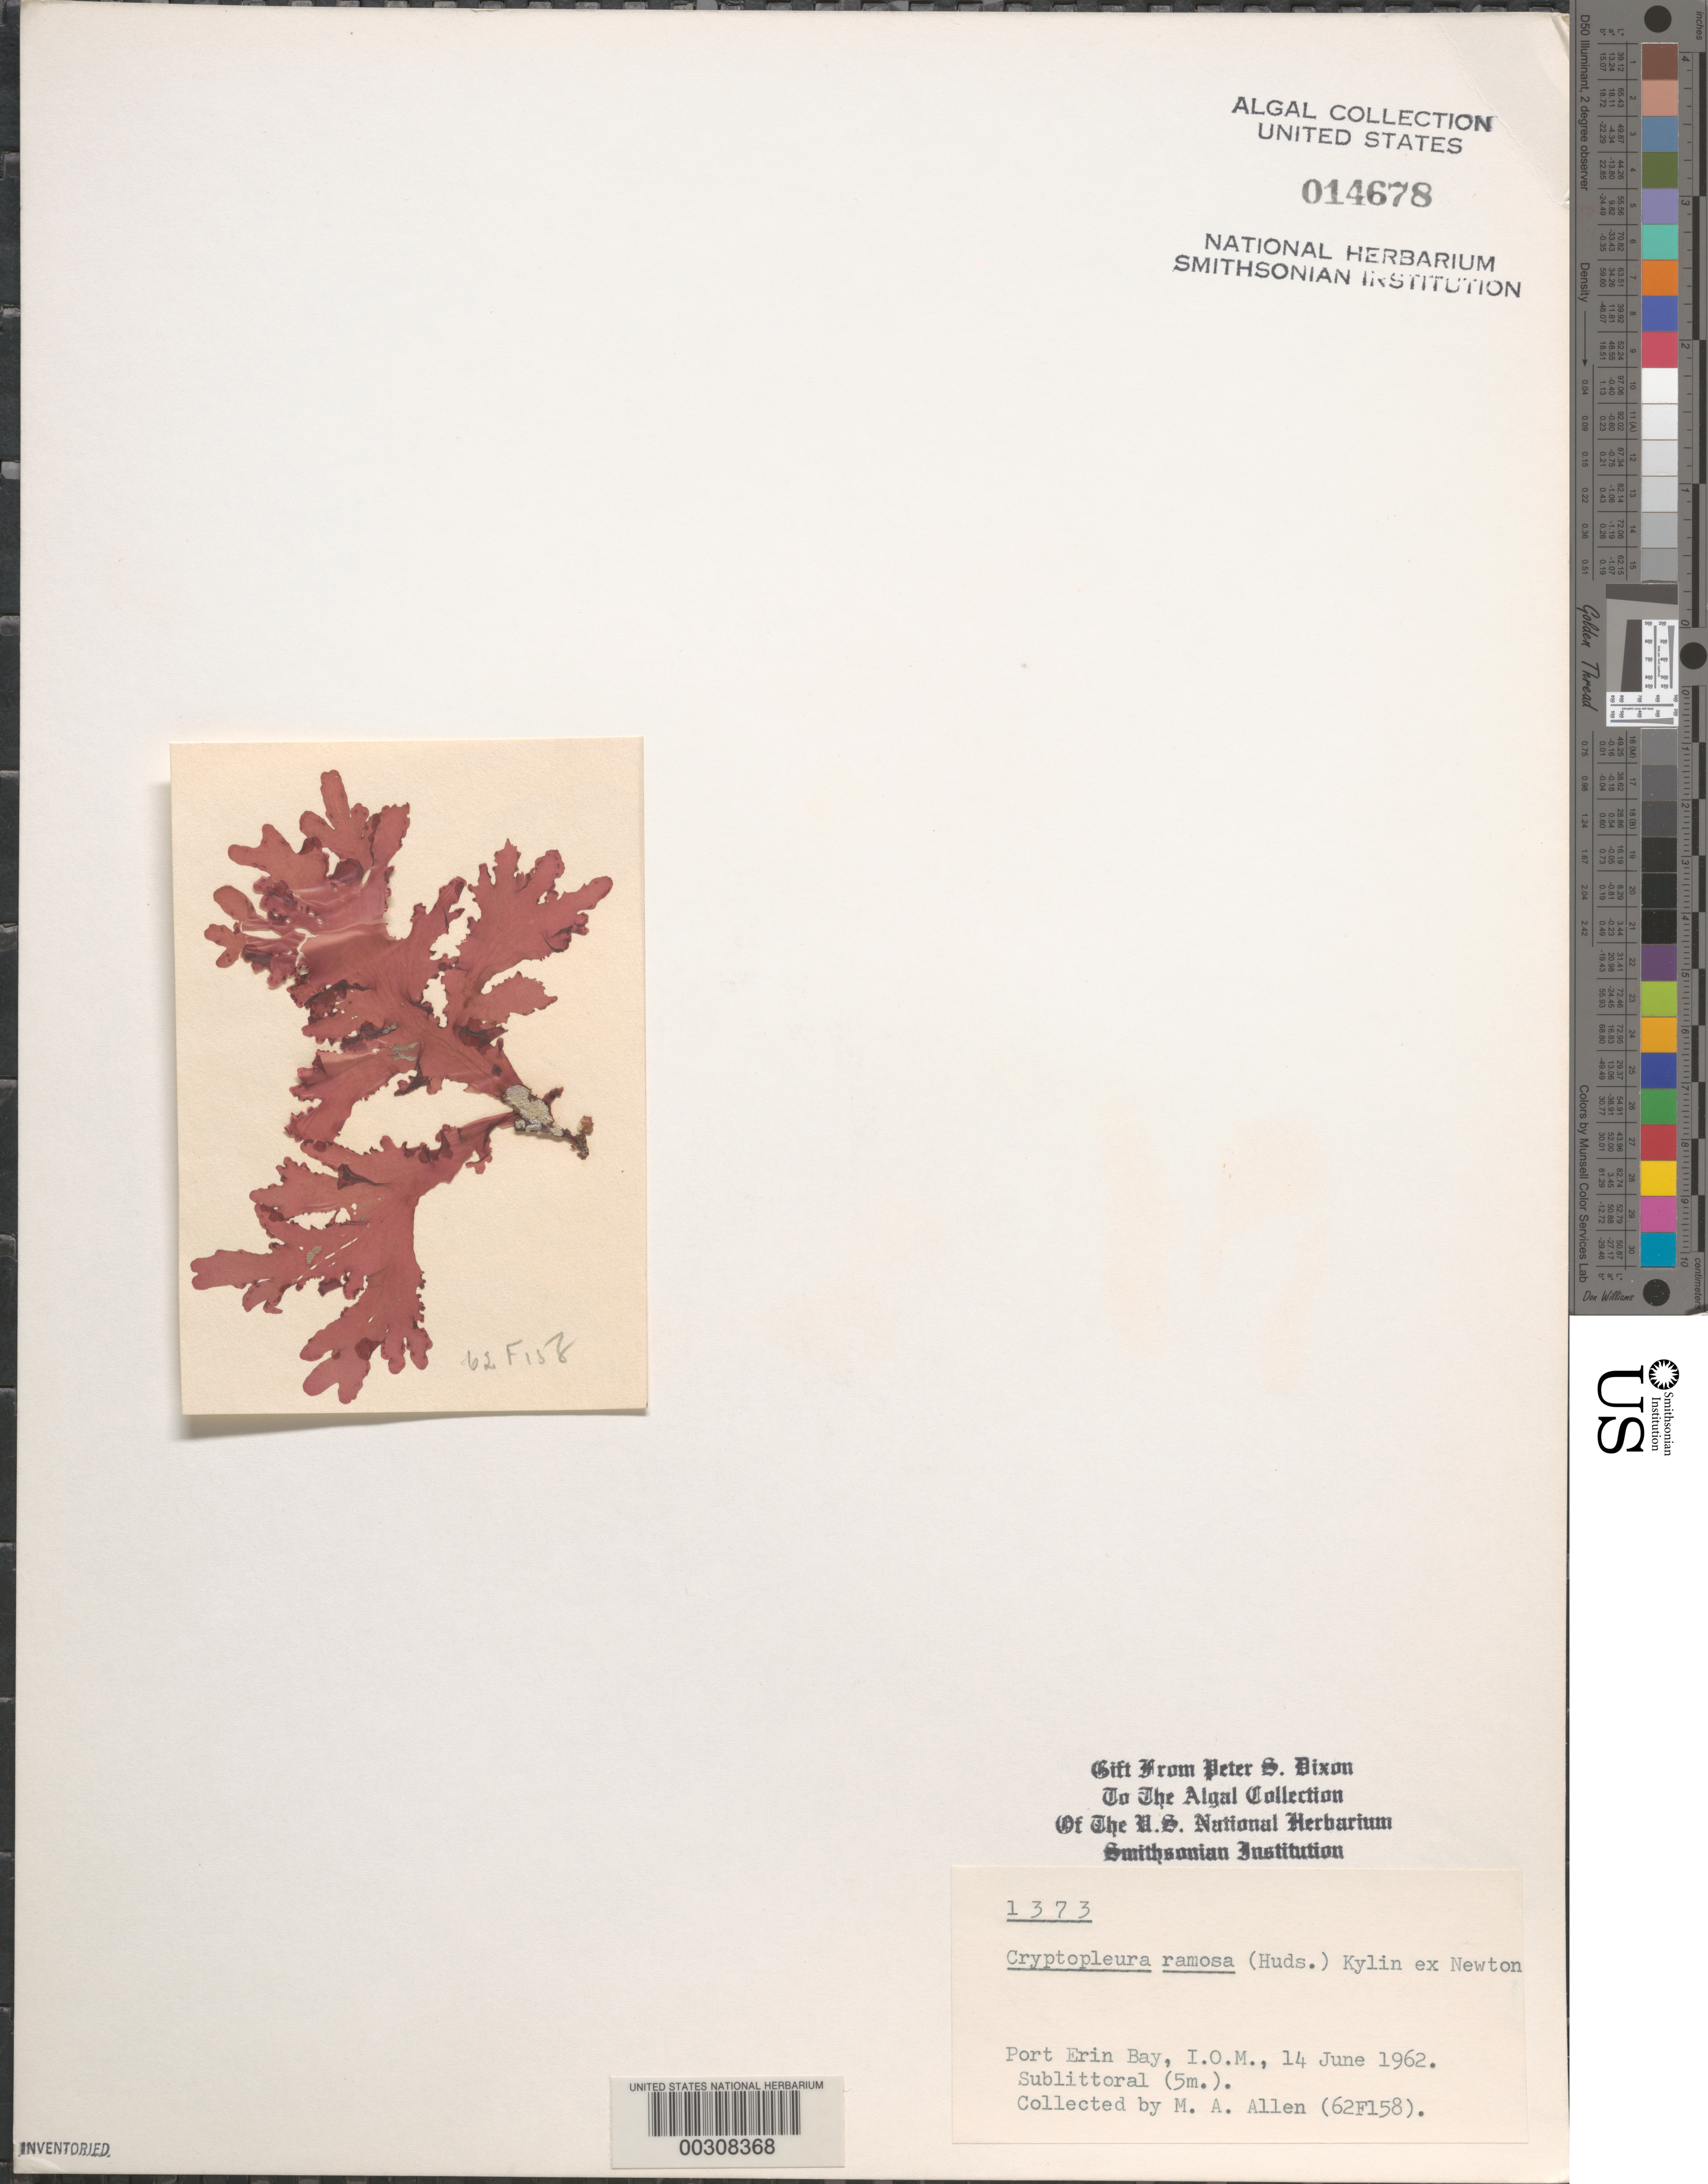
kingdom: Plantae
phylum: Rhodophyta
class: Florideophyceae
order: Ceramiales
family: Delesseriaceae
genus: Cryptopleura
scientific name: Cryptopleura ramosa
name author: (Huds.) L.M. Newton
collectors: M. A. Allen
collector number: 62F158 & PSD 1373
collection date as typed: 14 Jun 1962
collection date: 1962-06-14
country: United Kingdom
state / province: England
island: Isle of Man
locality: Port Erin Bay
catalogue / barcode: US 14678